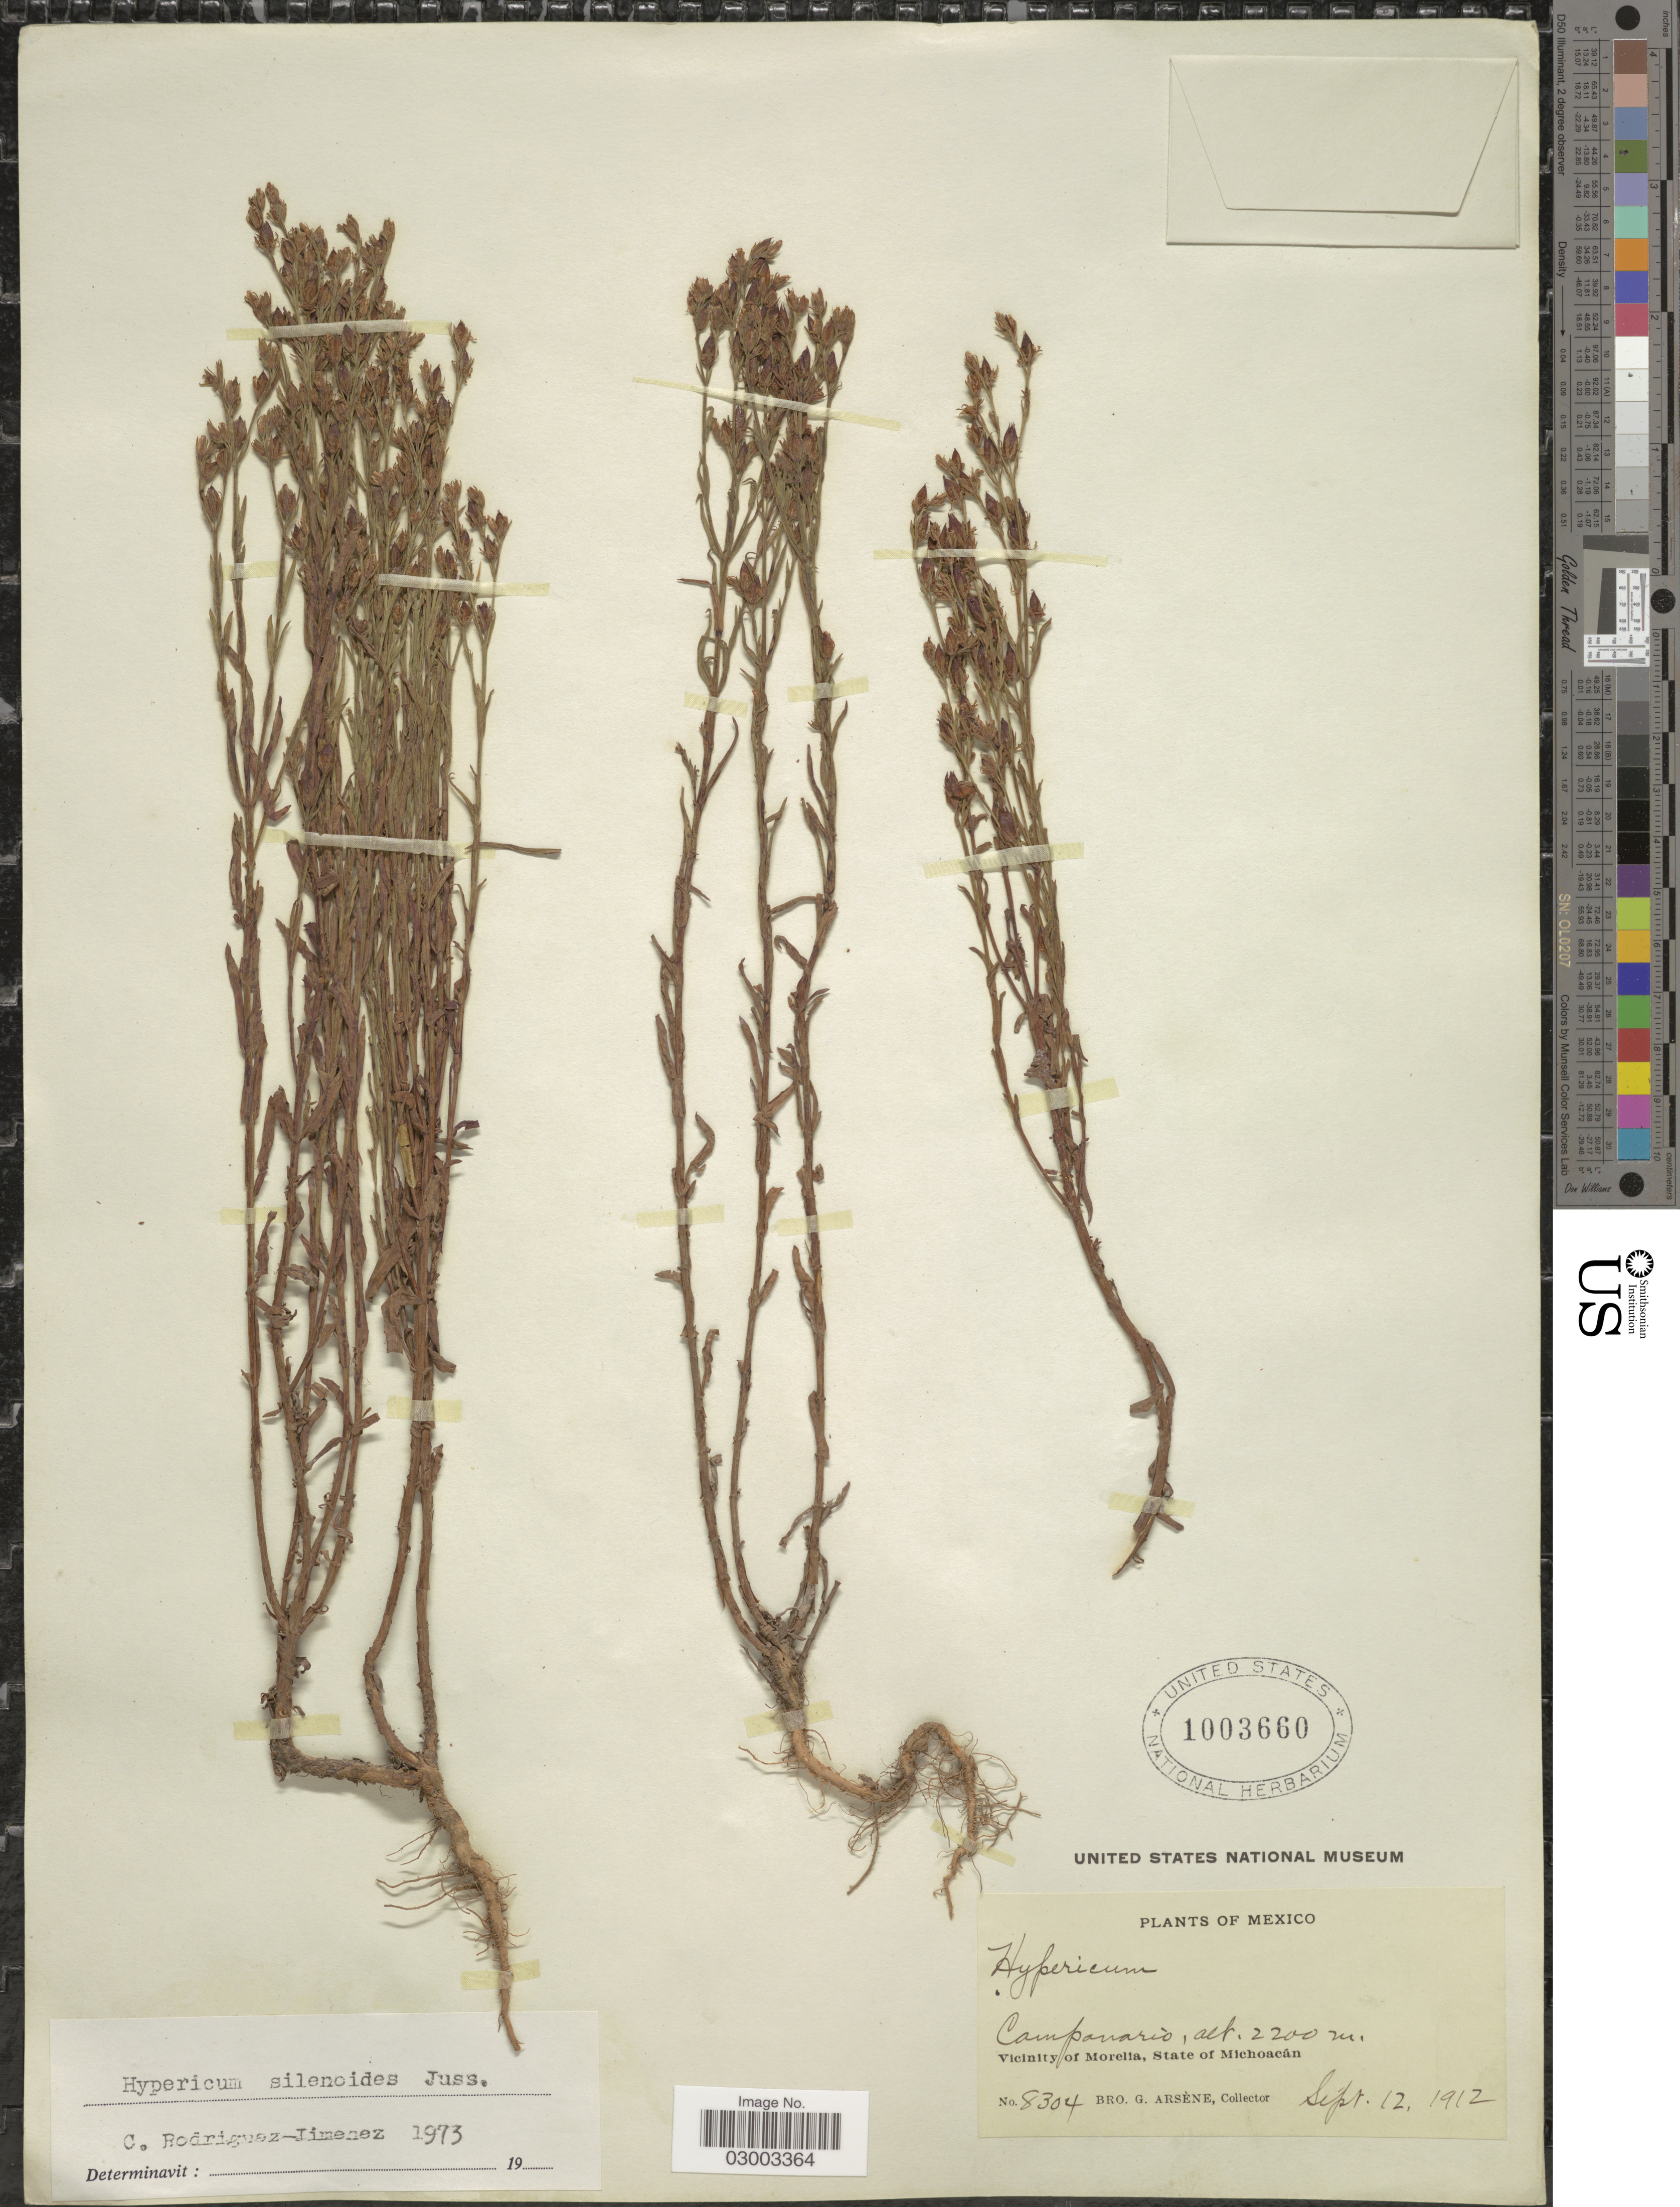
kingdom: Plantae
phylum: Tracheophyta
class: Magnoliopsida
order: Malpighiales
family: Hypericaceae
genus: Hypericum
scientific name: Hypericum silenoides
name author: Juss.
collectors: Bro. G. Arsène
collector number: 8304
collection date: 1912-09-12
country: Mexico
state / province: Michoacán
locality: Campanario. Vicinity of Morelia, State of Michoacán.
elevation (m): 2200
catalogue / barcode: US 1003660